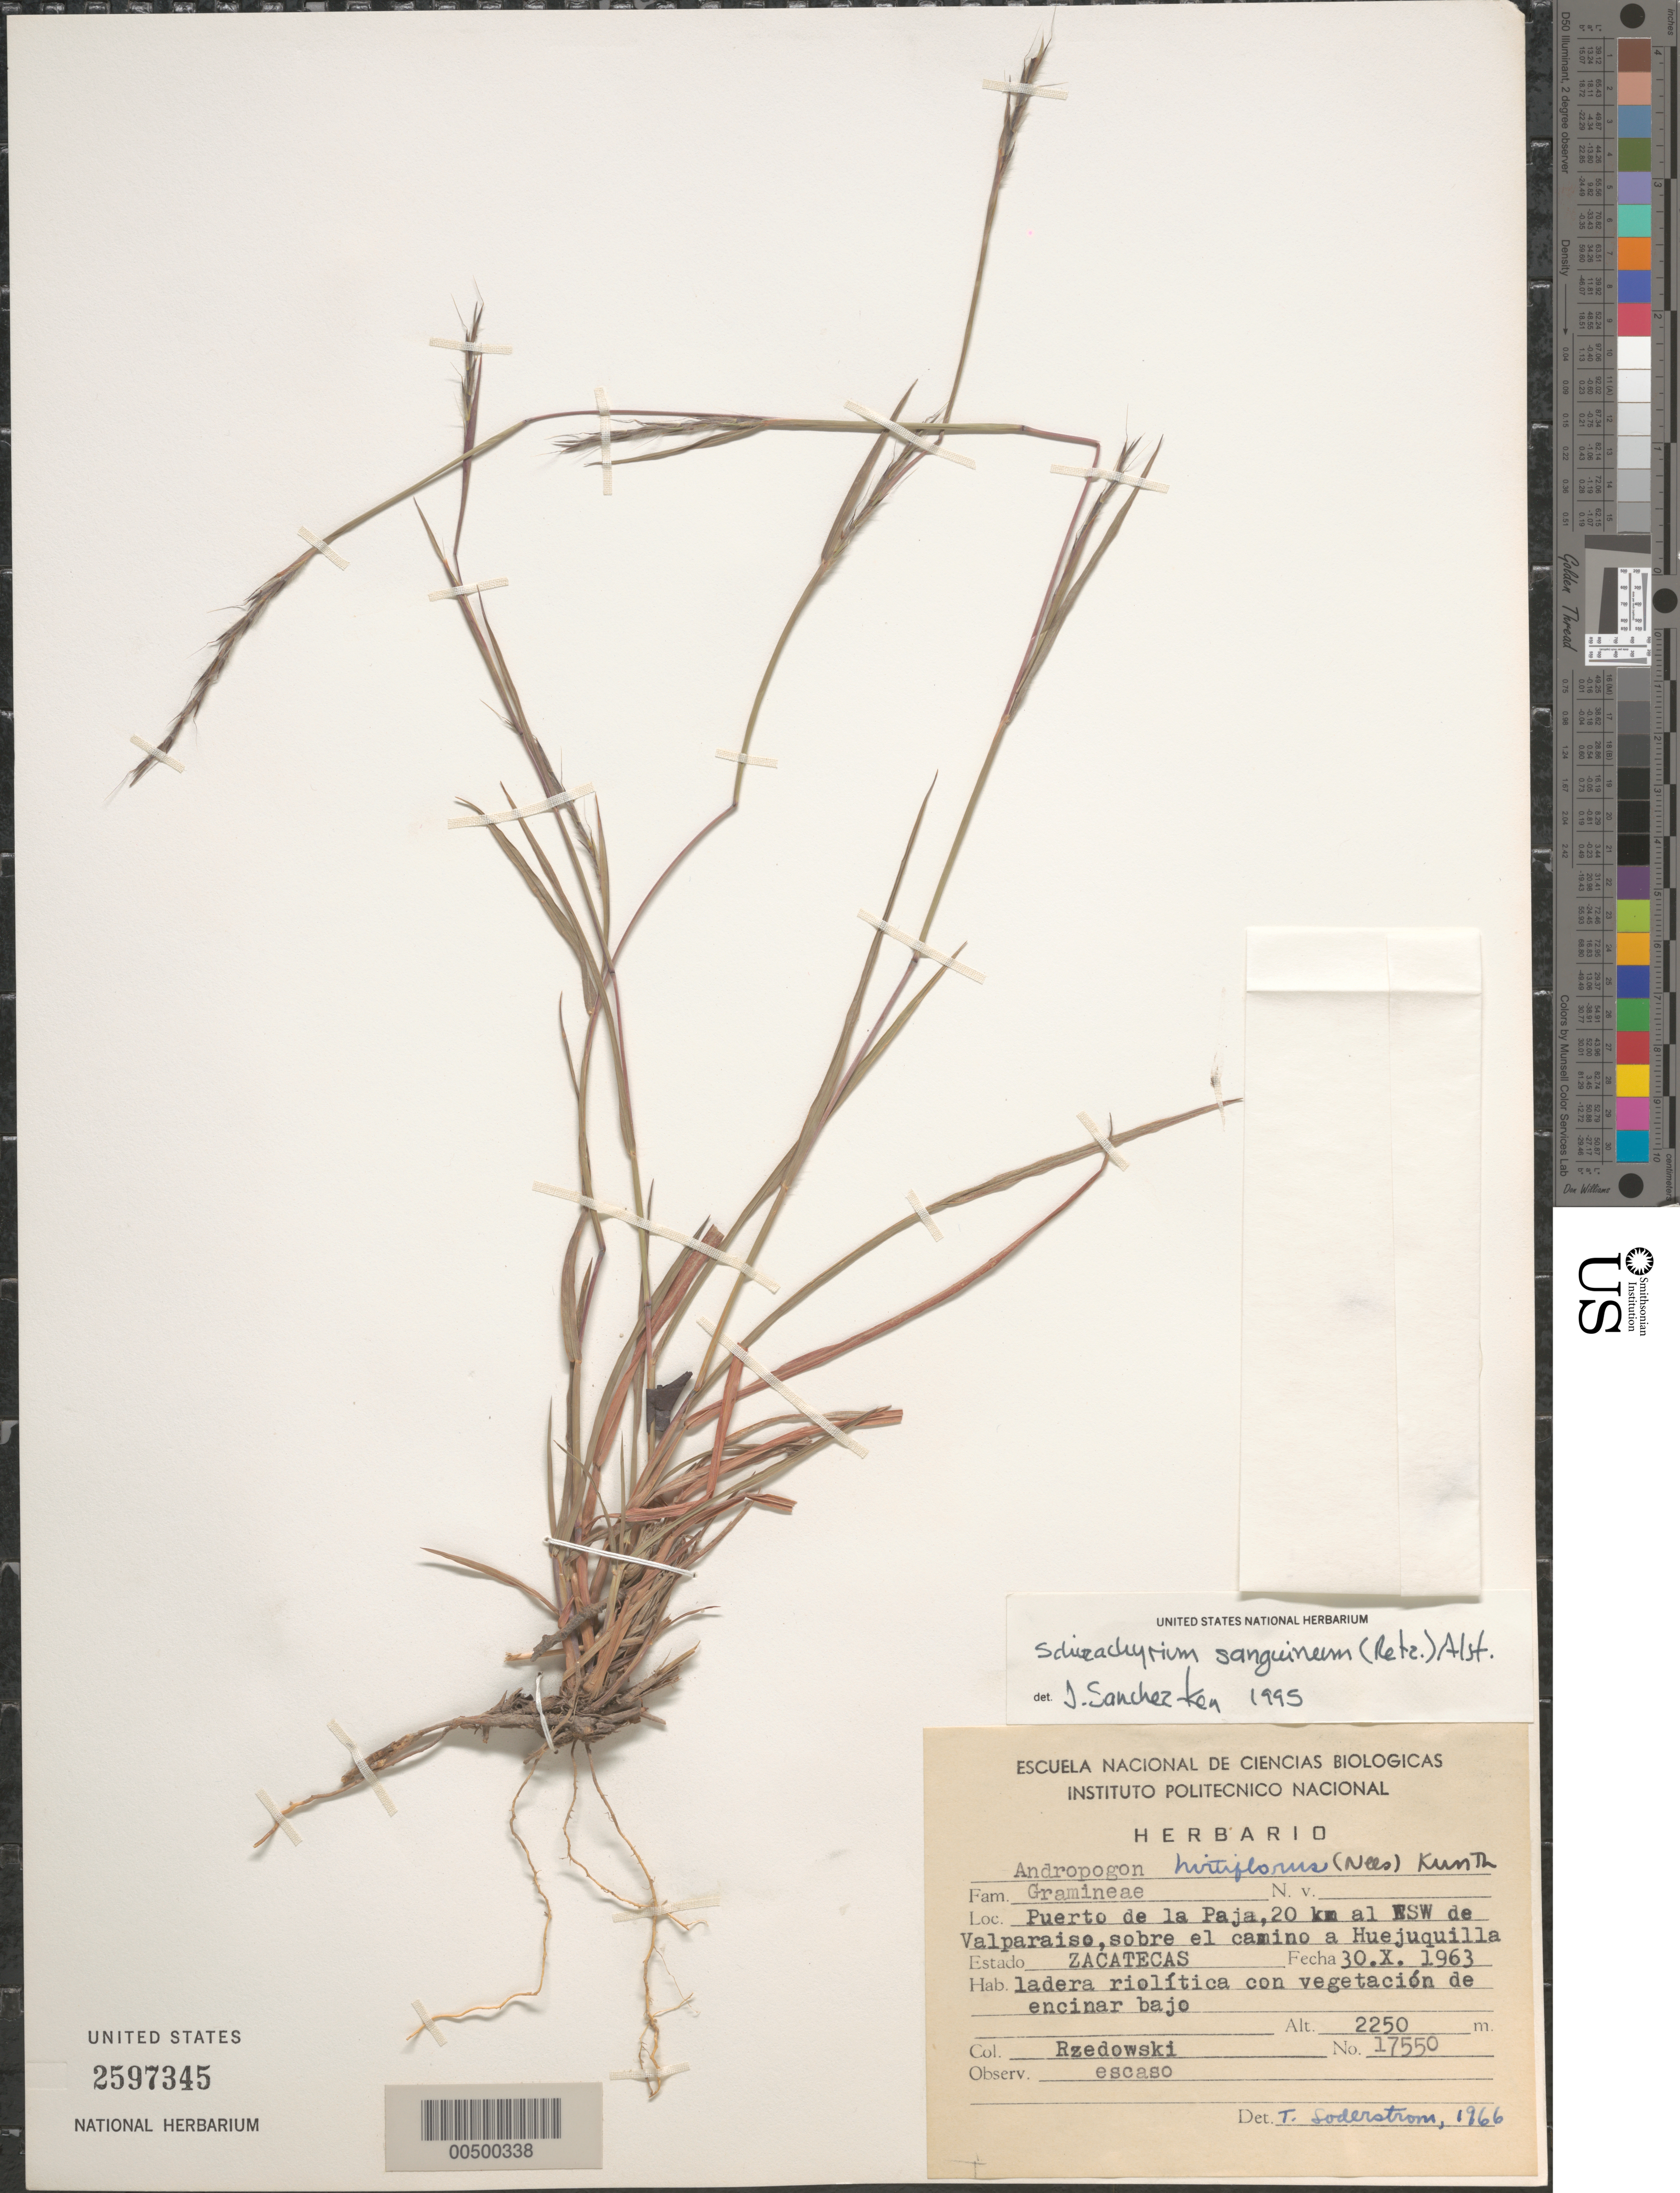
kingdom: Plantae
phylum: Tracheophyta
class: Liliopsida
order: Poales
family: Poaceae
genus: Schizachyrium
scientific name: Schizachyrium sanguineum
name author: (Retz.) Alston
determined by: Sánchez-Ken, J. G.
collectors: J. Rzedowski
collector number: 17550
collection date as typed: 30 Oct 1963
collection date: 1963-10-30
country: Mexico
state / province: Zacatecas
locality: Puerto de la Paja, 20 km WSW of Valaparaiso, along the rd to Huejuquilla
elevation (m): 2250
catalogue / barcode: US 2597345